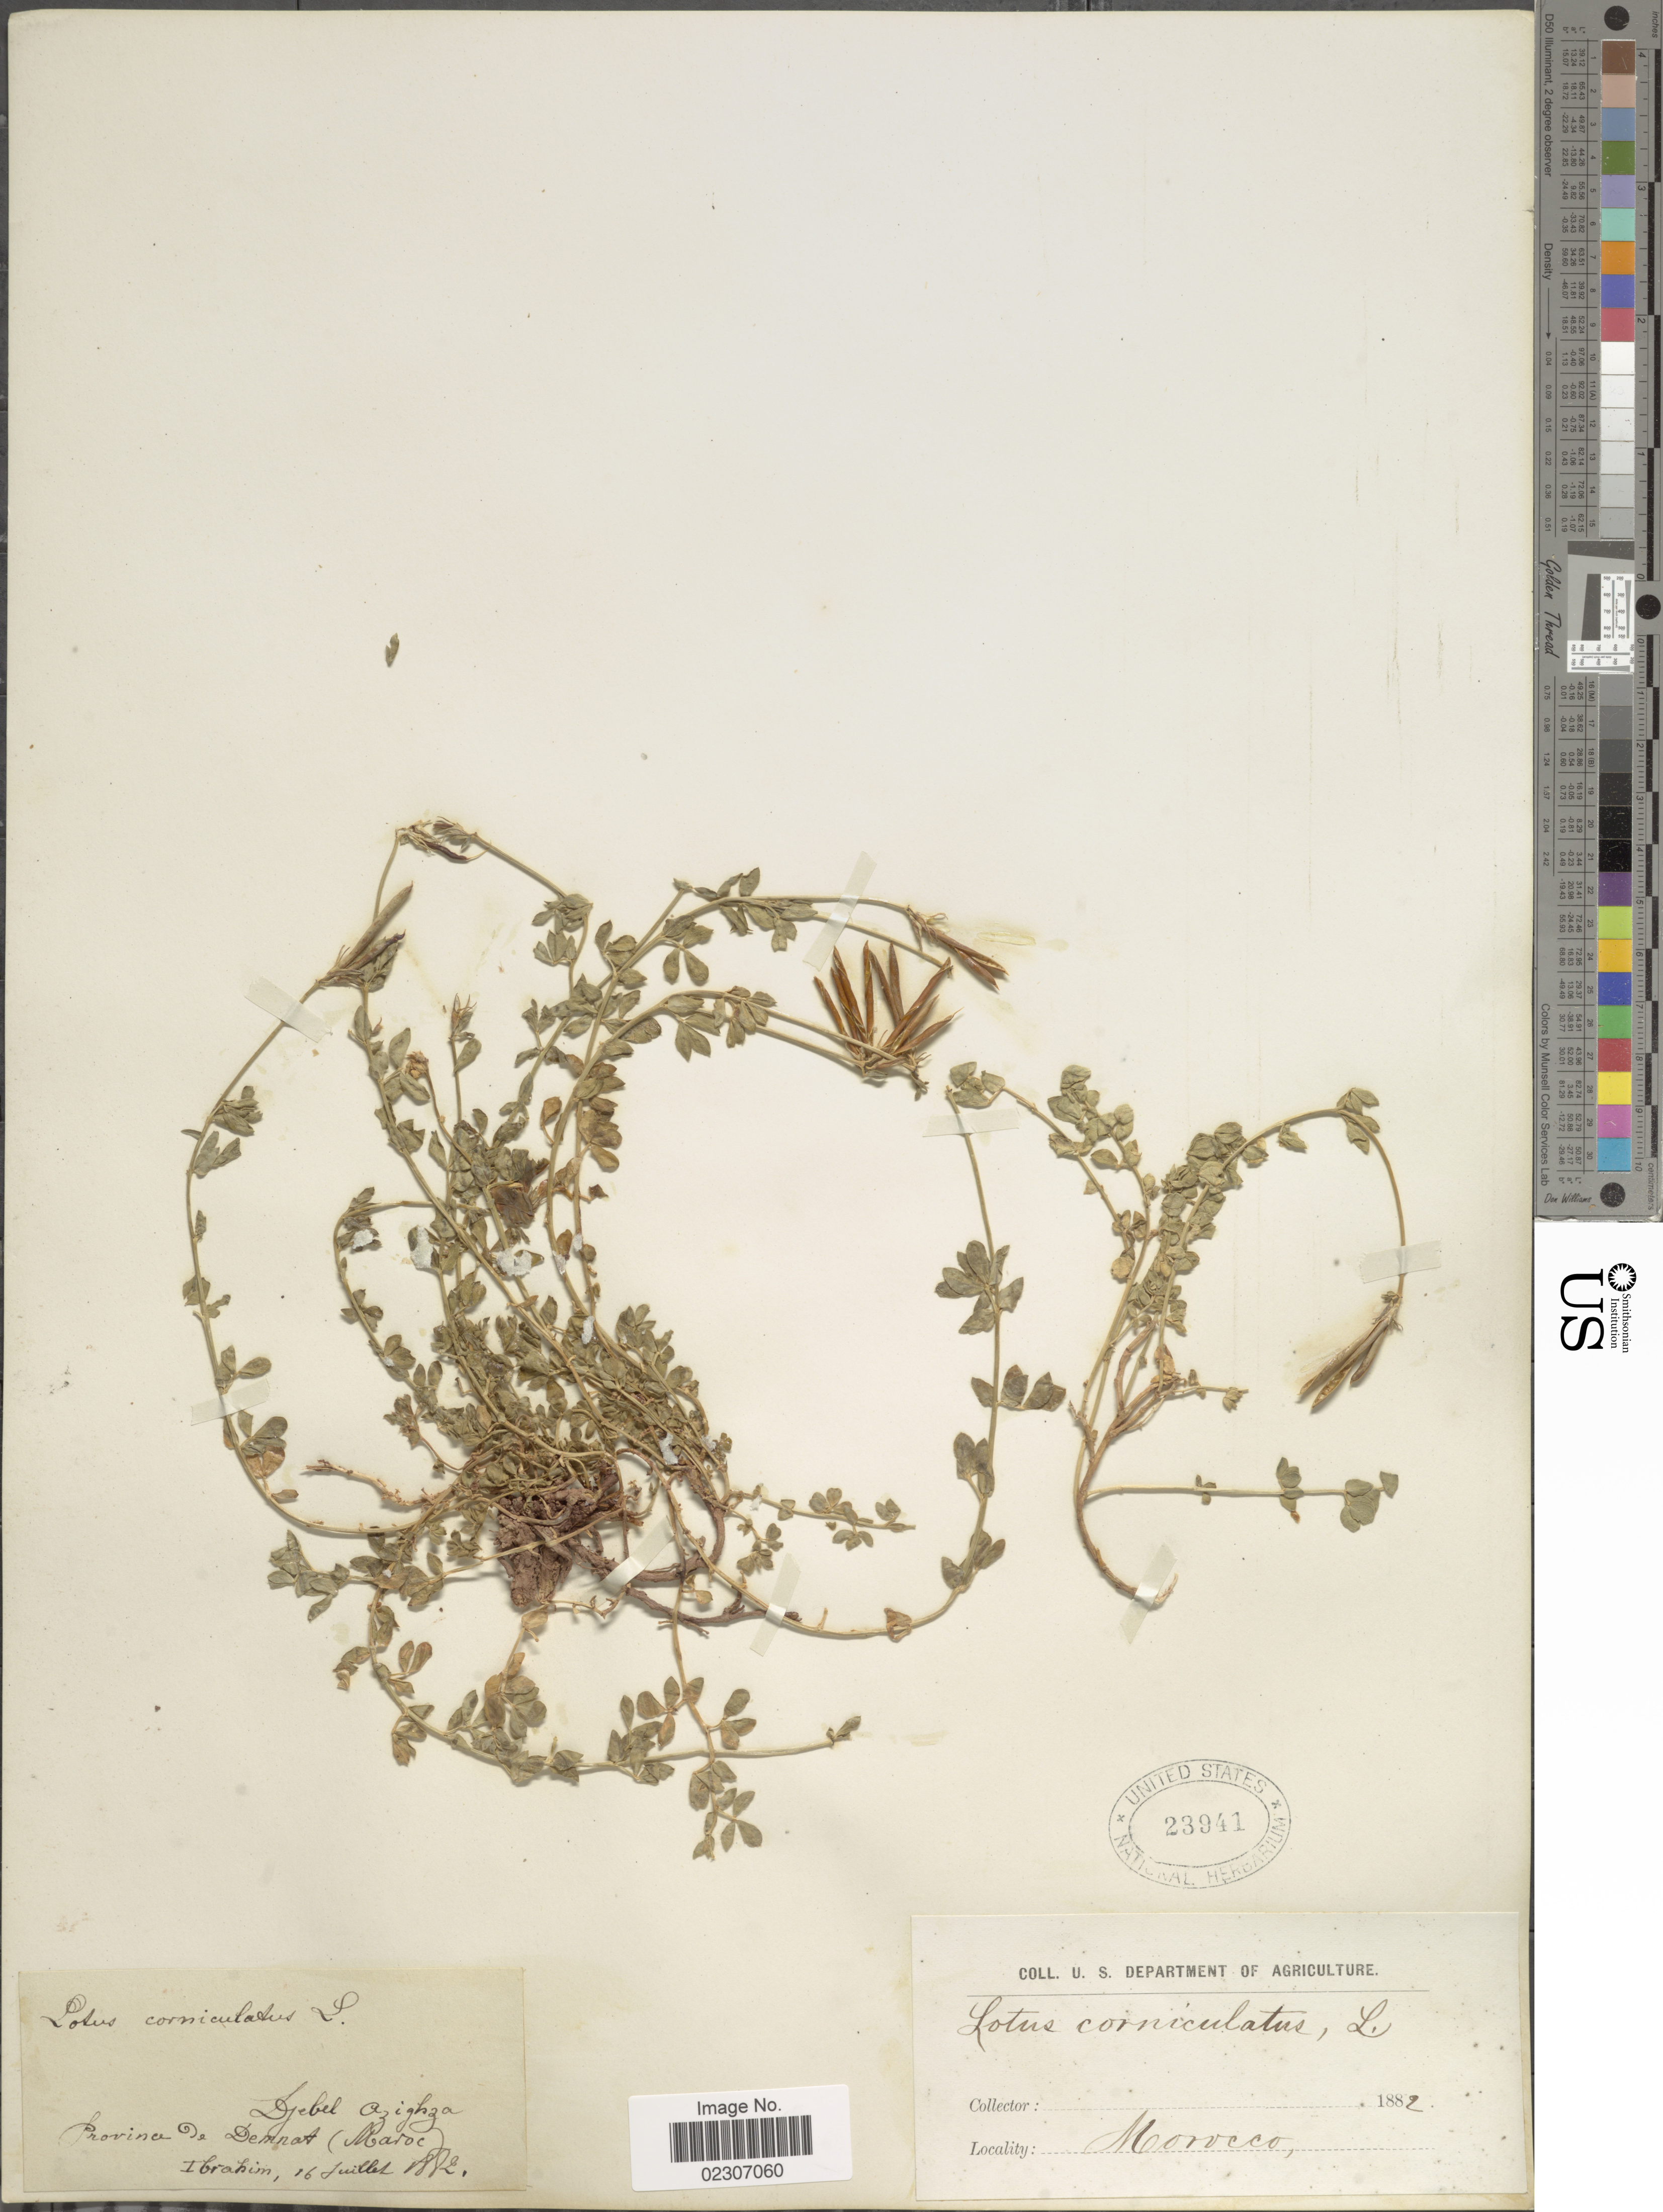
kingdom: Plantae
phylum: Tracheophyta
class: Magnoliopsida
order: Fabales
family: Fabaceae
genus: Lotus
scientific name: Lotus corniculatus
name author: L.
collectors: -. Ibrahim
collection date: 1882-07-16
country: Morocco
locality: Djebel Azighza, Province de Demnat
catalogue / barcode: US 23941